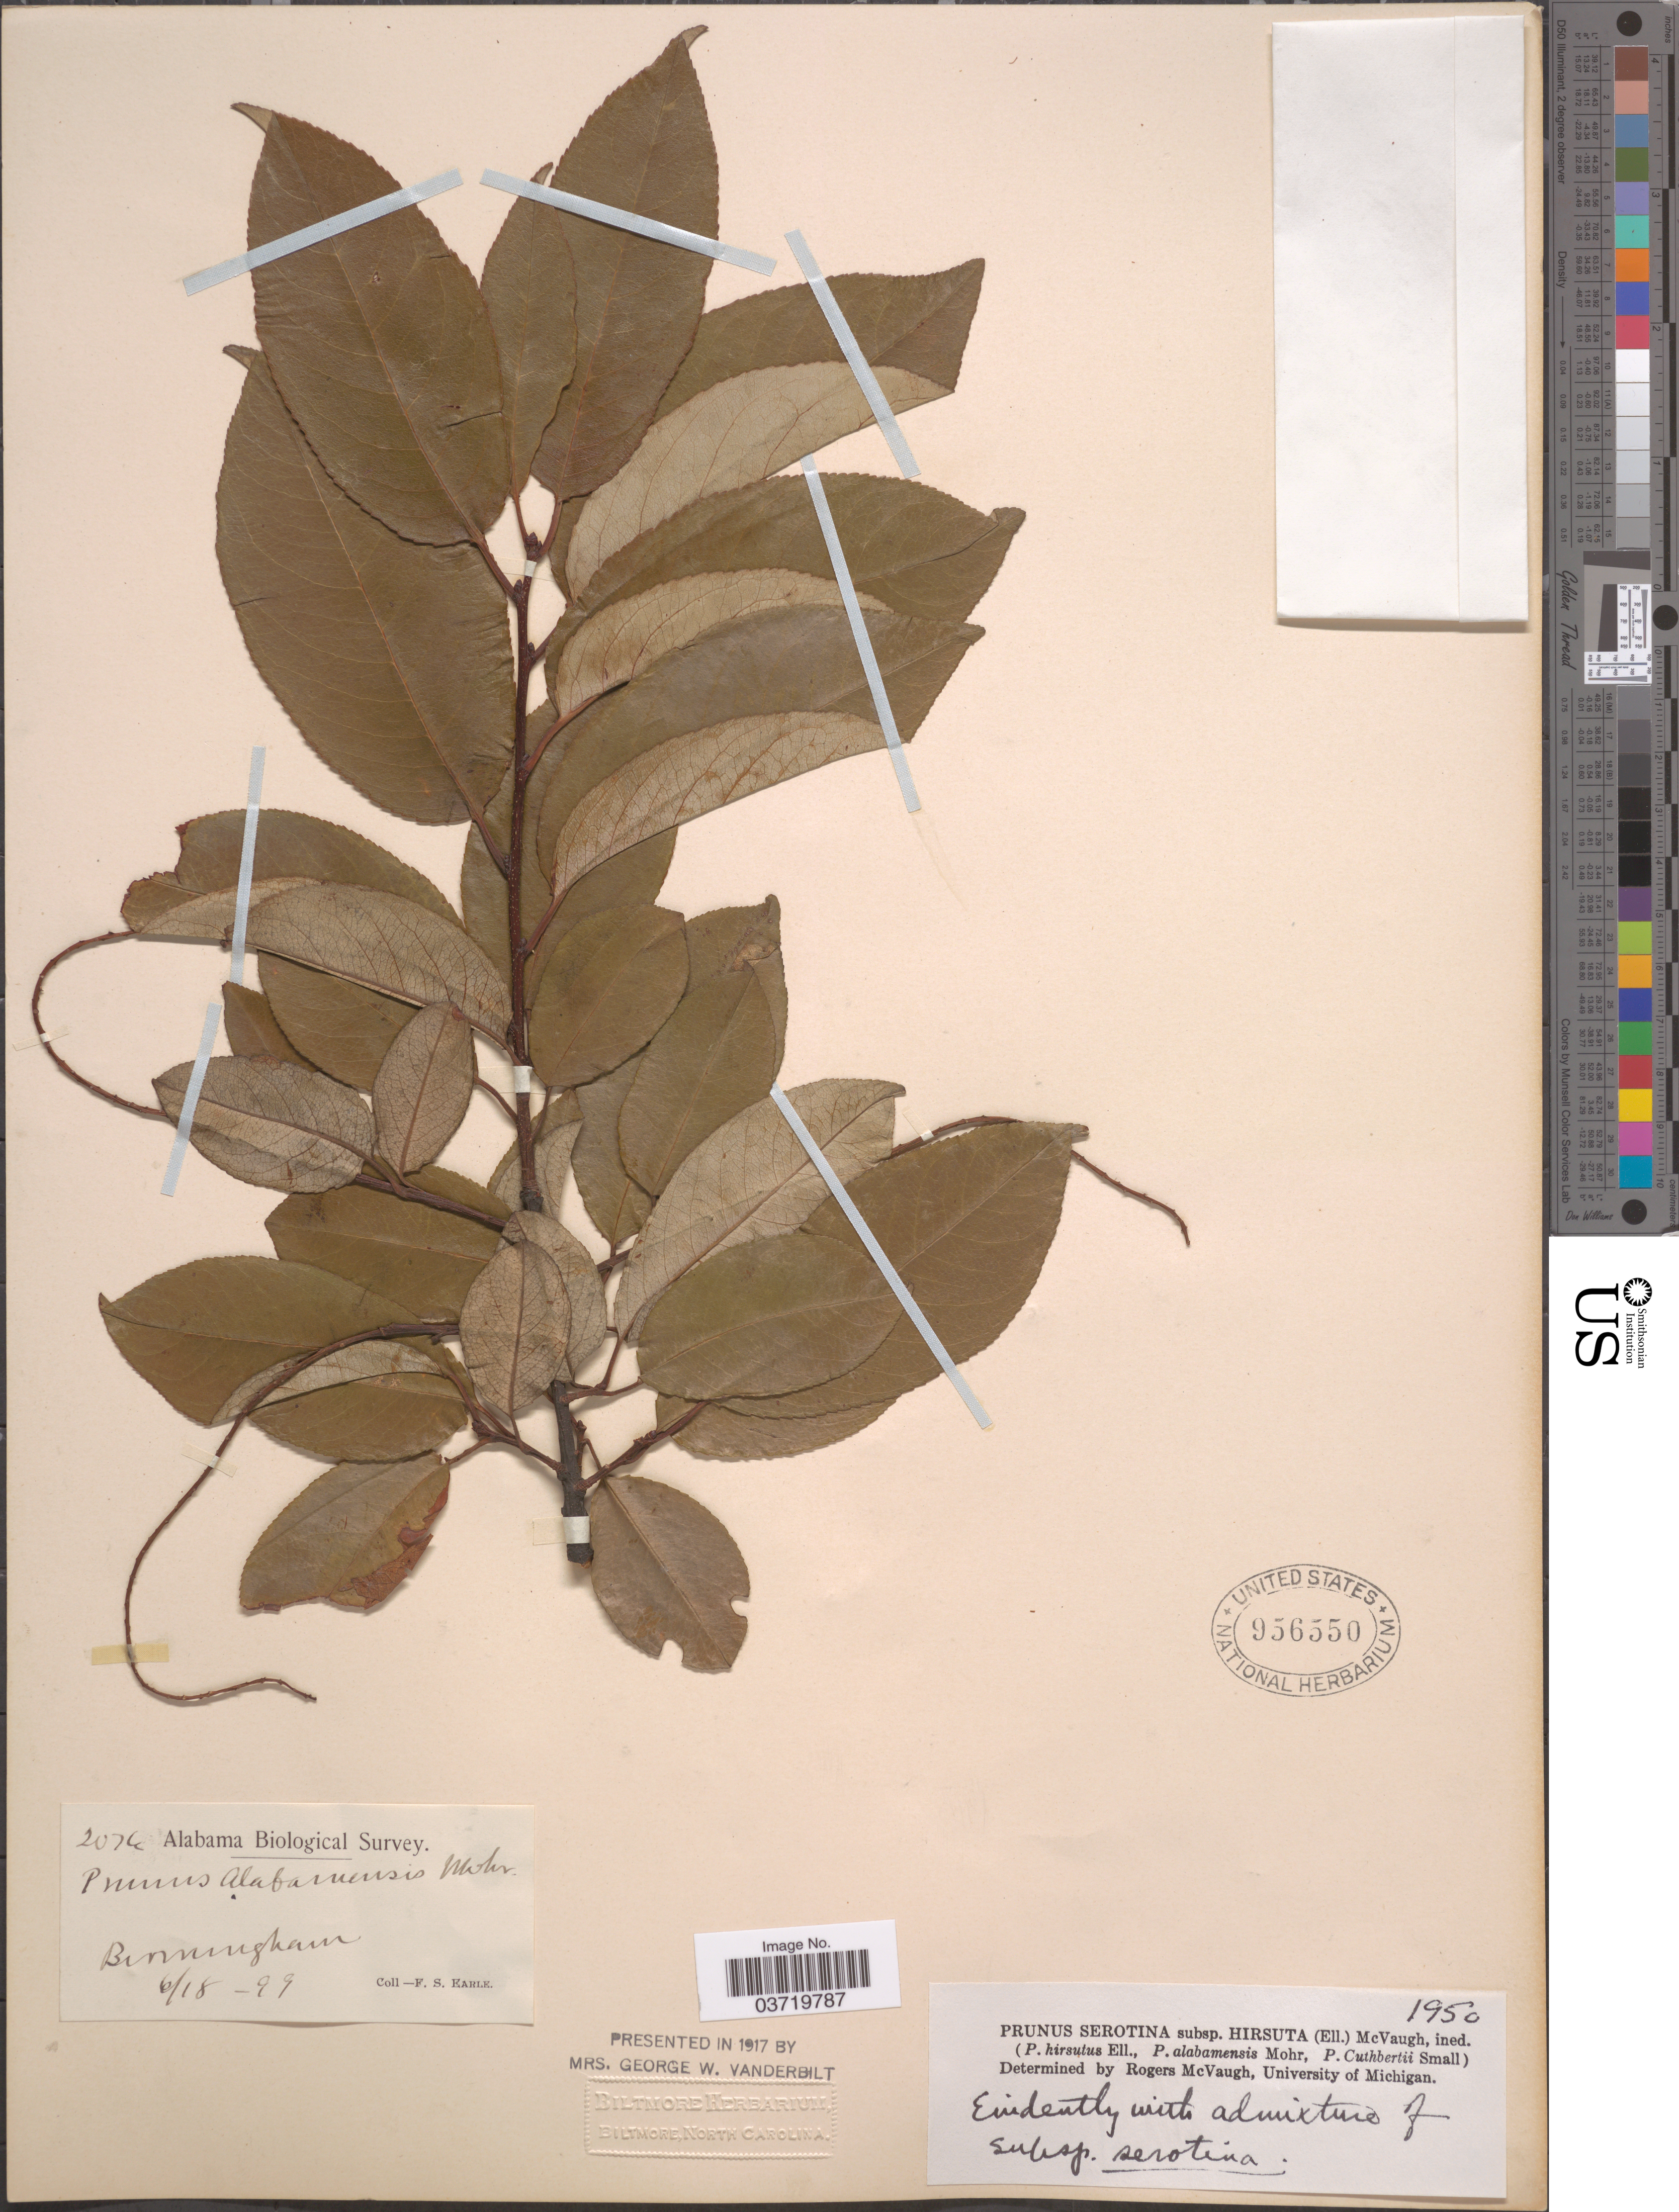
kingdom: Plantae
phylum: Tracheophyta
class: Magnoliopsida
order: Rosales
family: Rosaceae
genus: Prunus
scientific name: Prunus serotina var. serotina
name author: Ehrh.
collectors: F. S. Earle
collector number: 2076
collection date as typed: Transcribed d/m/y: 18/6/99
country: United States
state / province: Alabama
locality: Birmingham.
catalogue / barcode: US 956550